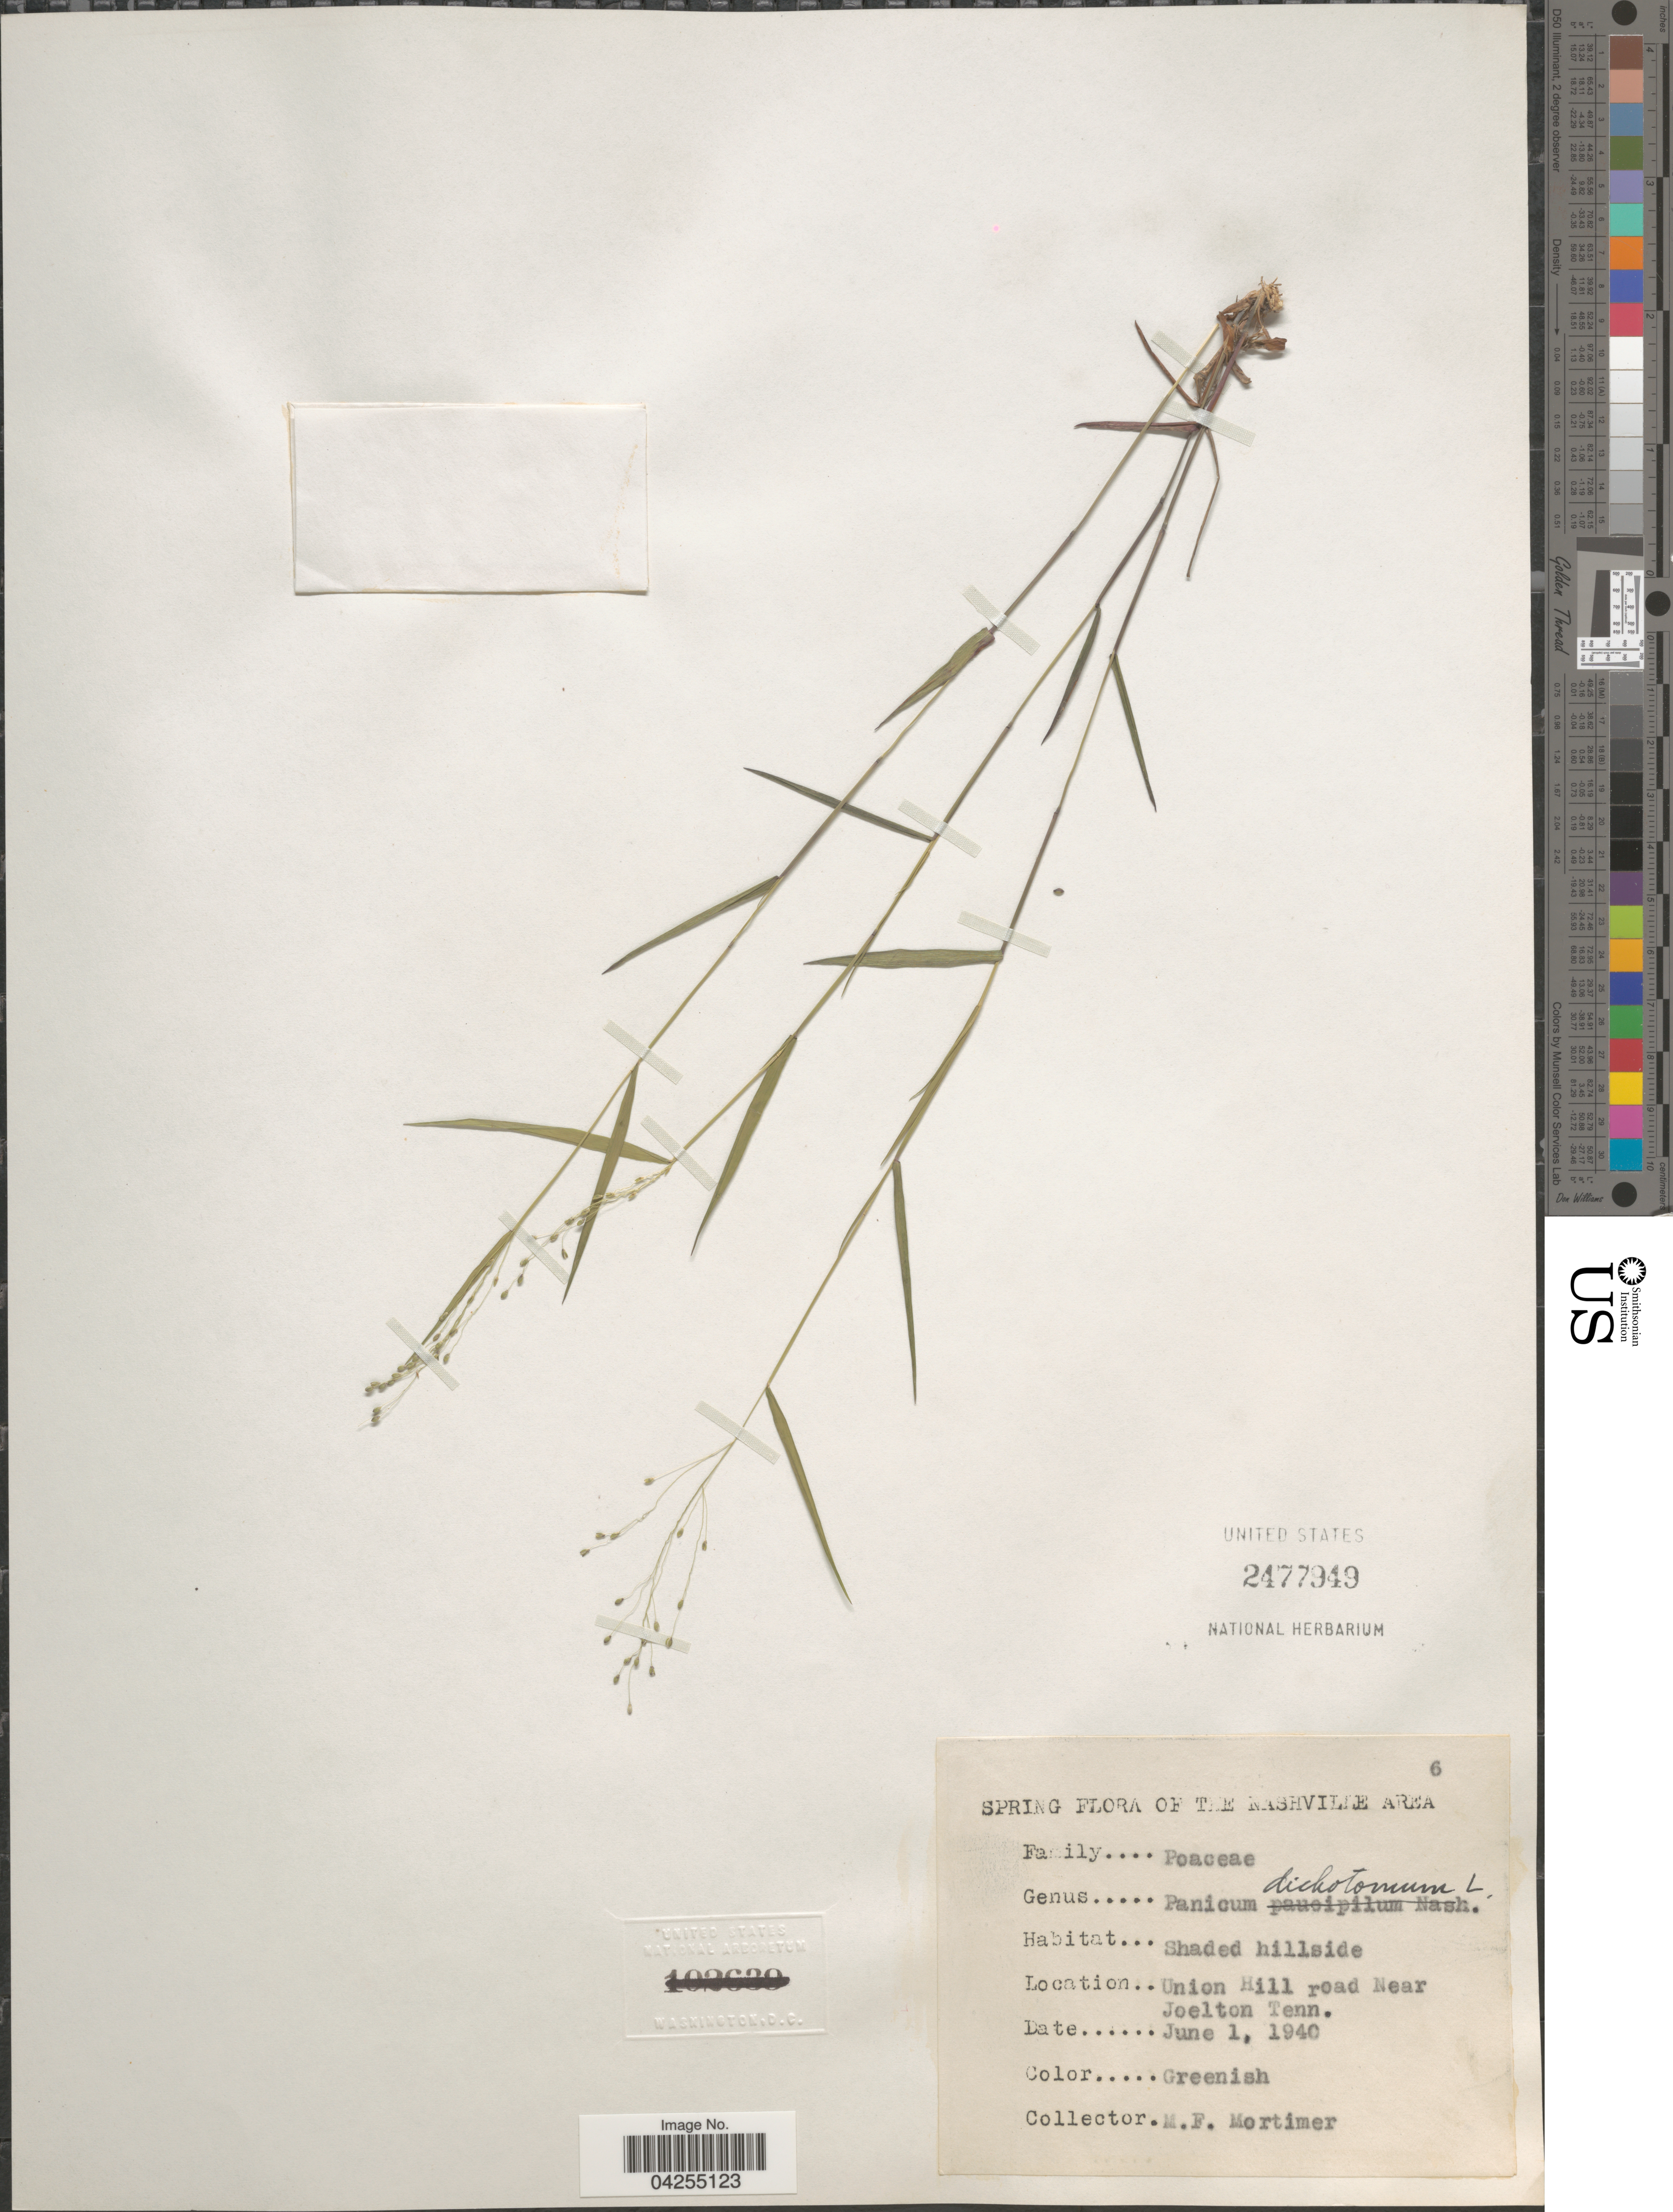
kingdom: Plantae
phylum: Tracheophyta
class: Liliopsida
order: Poales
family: Poaceae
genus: Dichanthelium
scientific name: Dichanthelium dichotomum var. dichotomum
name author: (L.) Gould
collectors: M. Mortimer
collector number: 6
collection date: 1940-06-01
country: United States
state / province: Tennessee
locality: The Nashville Area. Union Hill road Near Joelton.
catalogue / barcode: US 2477949